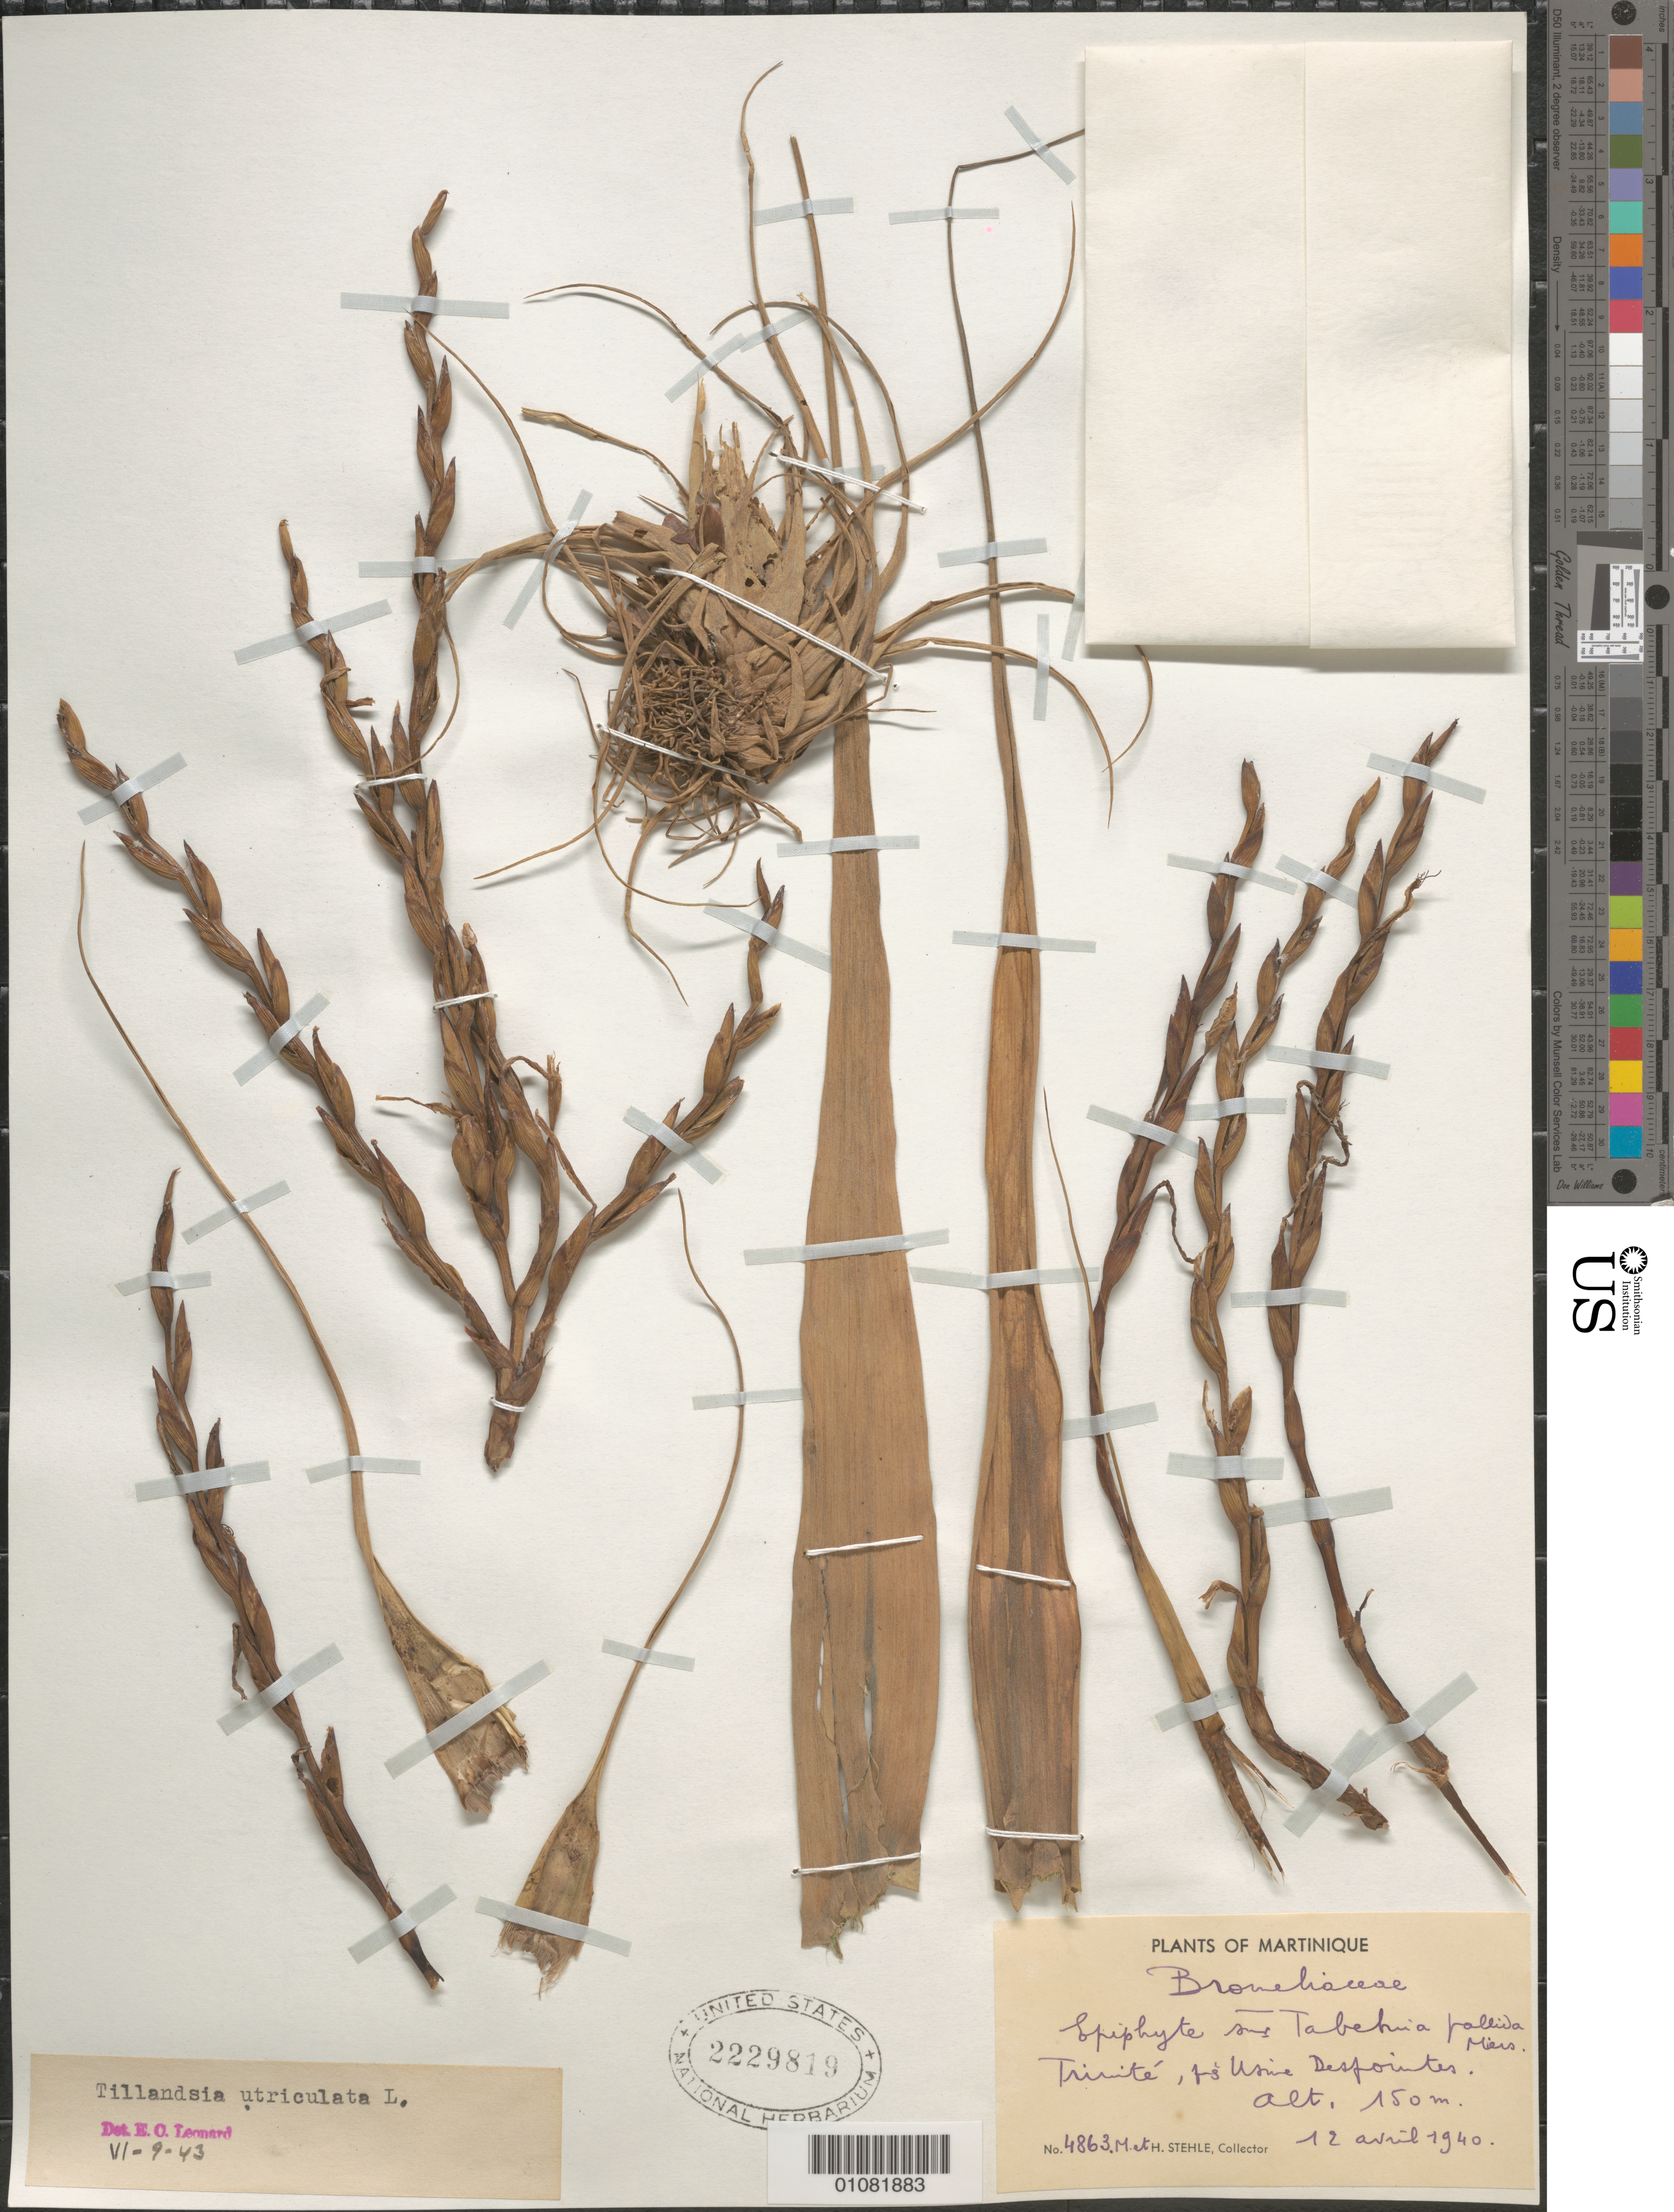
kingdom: Plantae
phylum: Tracheophyta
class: Liliopsida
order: Poales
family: Bromeliaceae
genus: Tillandsia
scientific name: Tillandsia utriculata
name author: L.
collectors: M. Stehlé & H. Stehlé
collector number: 4863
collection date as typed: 12 Apr 1940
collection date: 1940-04-12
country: Martinique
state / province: La Trinité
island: Martinique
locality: Trinité, près Usine Desjointes.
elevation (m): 150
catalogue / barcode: US 2229819